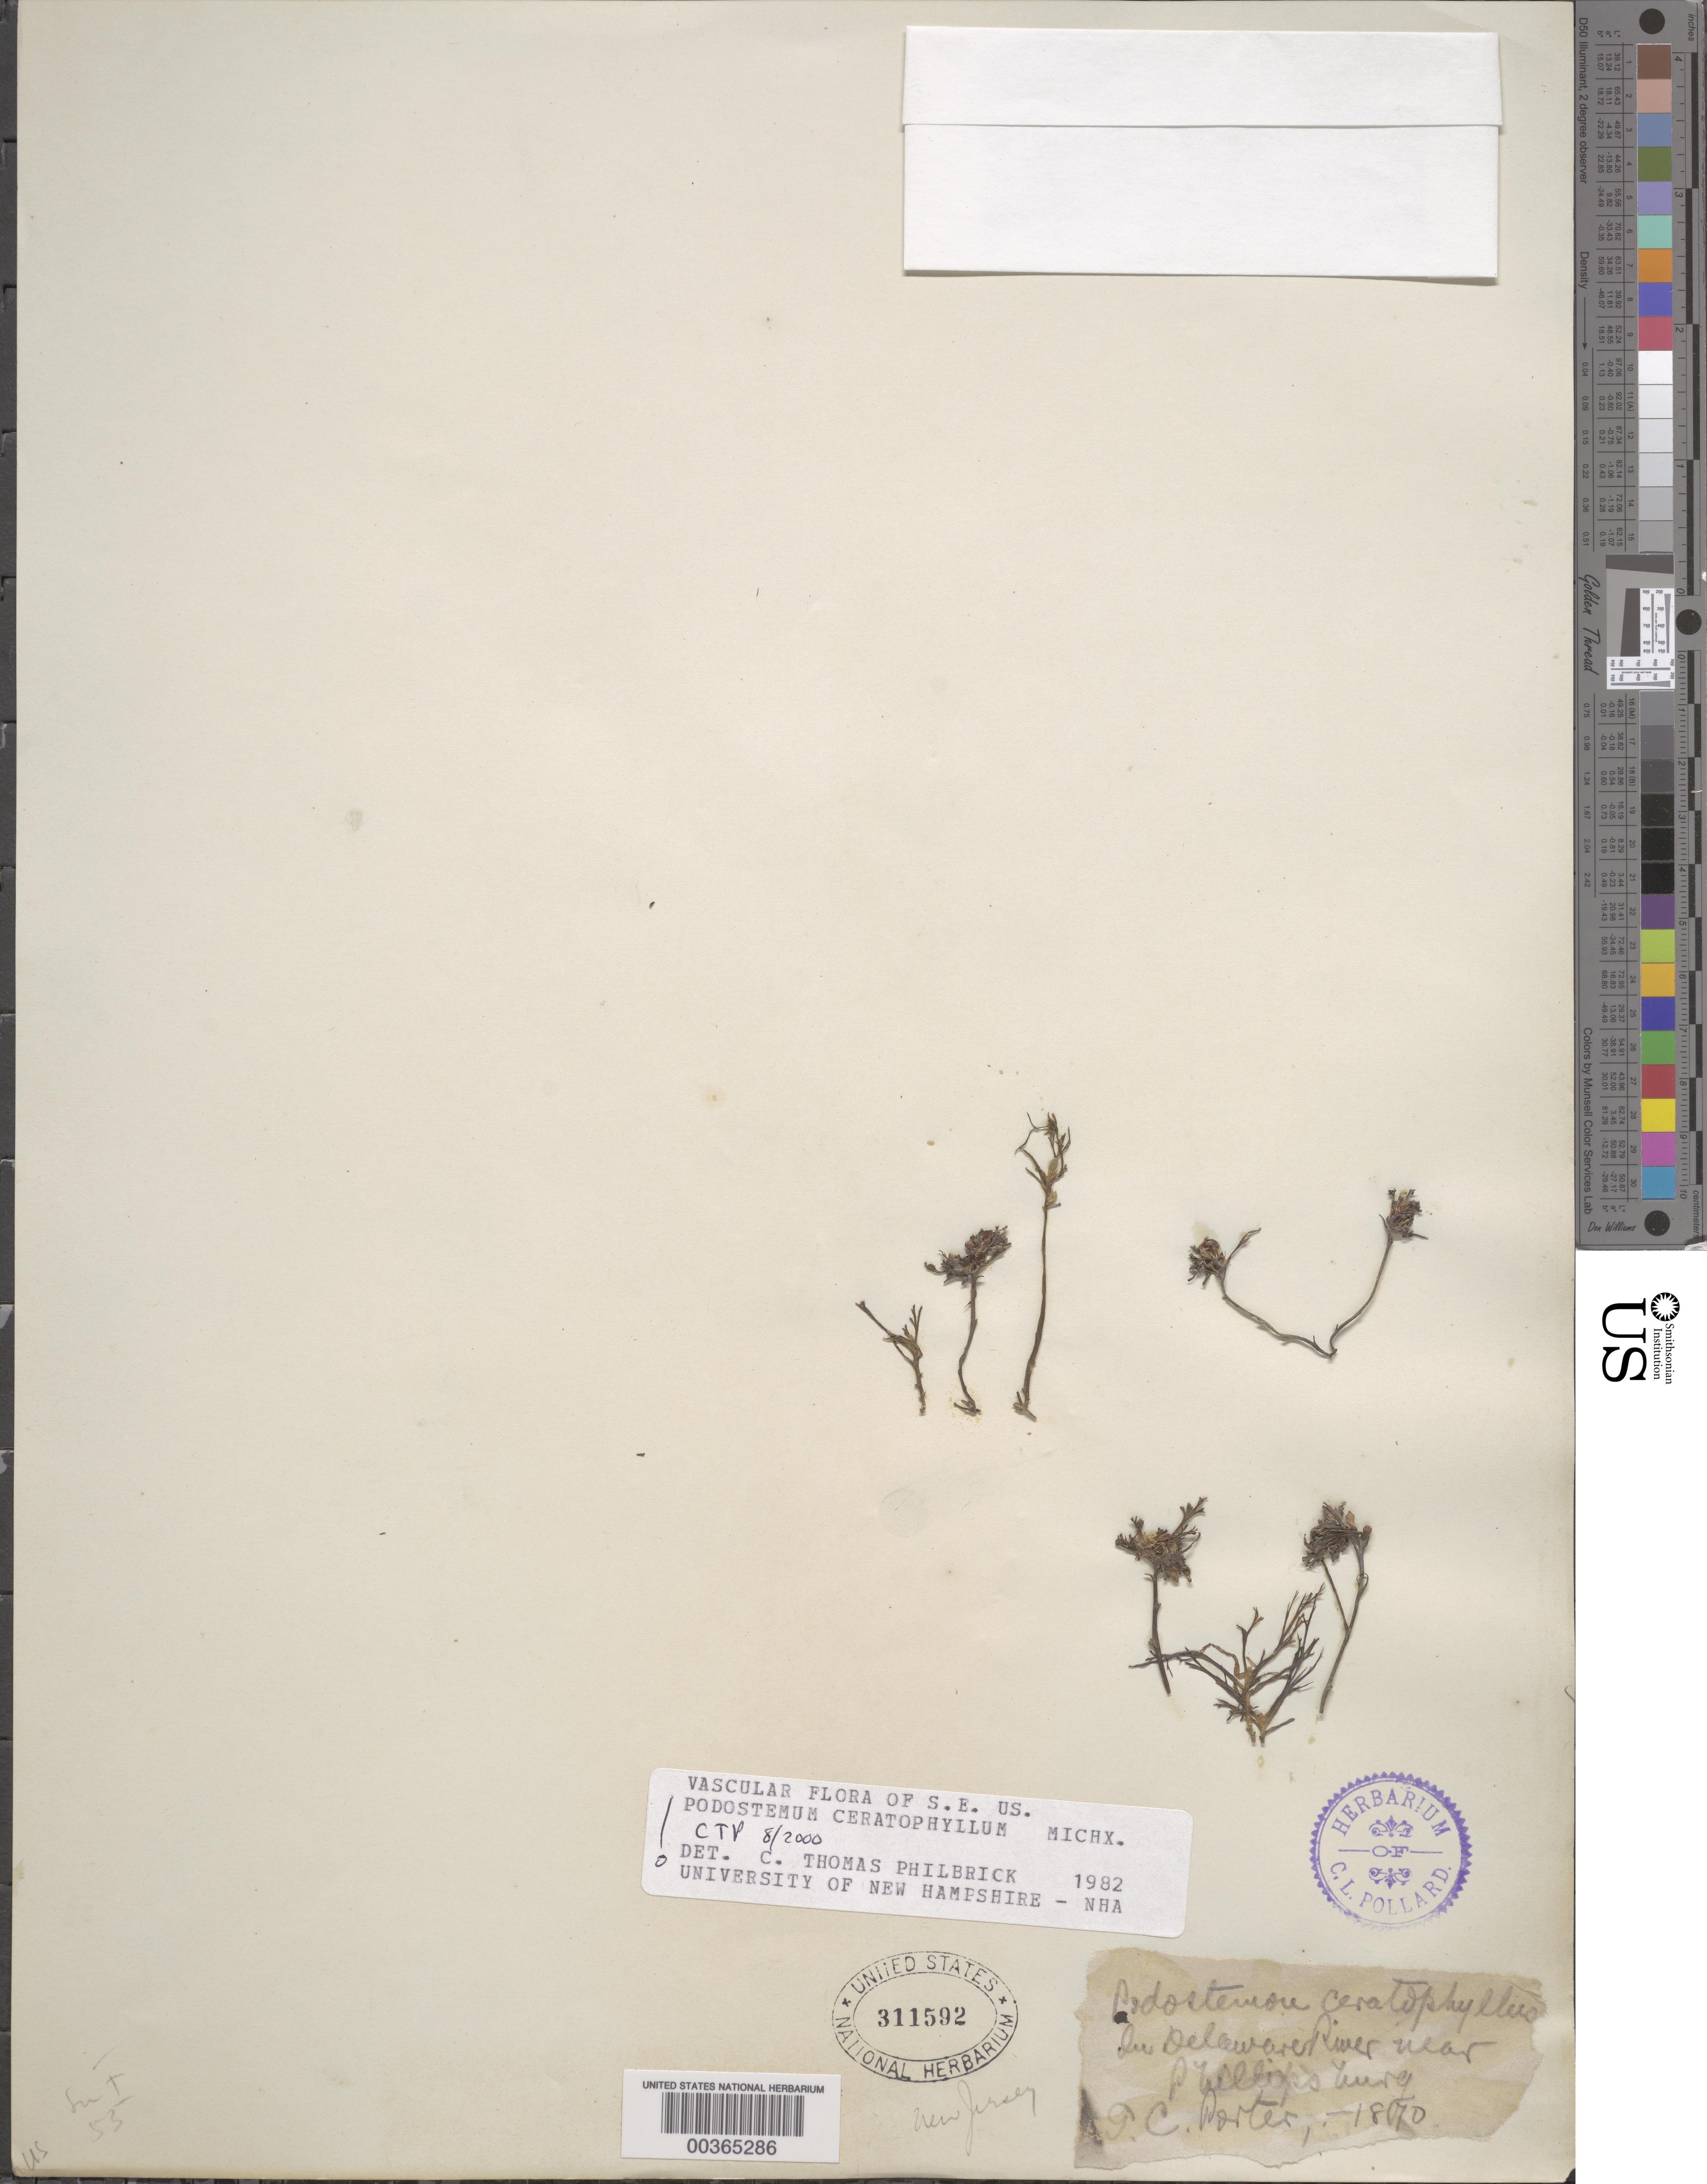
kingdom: Plantae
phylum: Tracheophyta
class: Magnoliopsida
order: Malpighiales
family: Podostemaceae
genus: Podostemum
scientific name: Podostemum ceratophylllum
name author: Michx.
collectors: T. C. Porter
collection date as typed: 1870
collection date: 1870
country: United States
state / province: New Jersey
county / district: Warren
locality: Delaware river, near phillipsburg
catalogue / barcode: US 311592